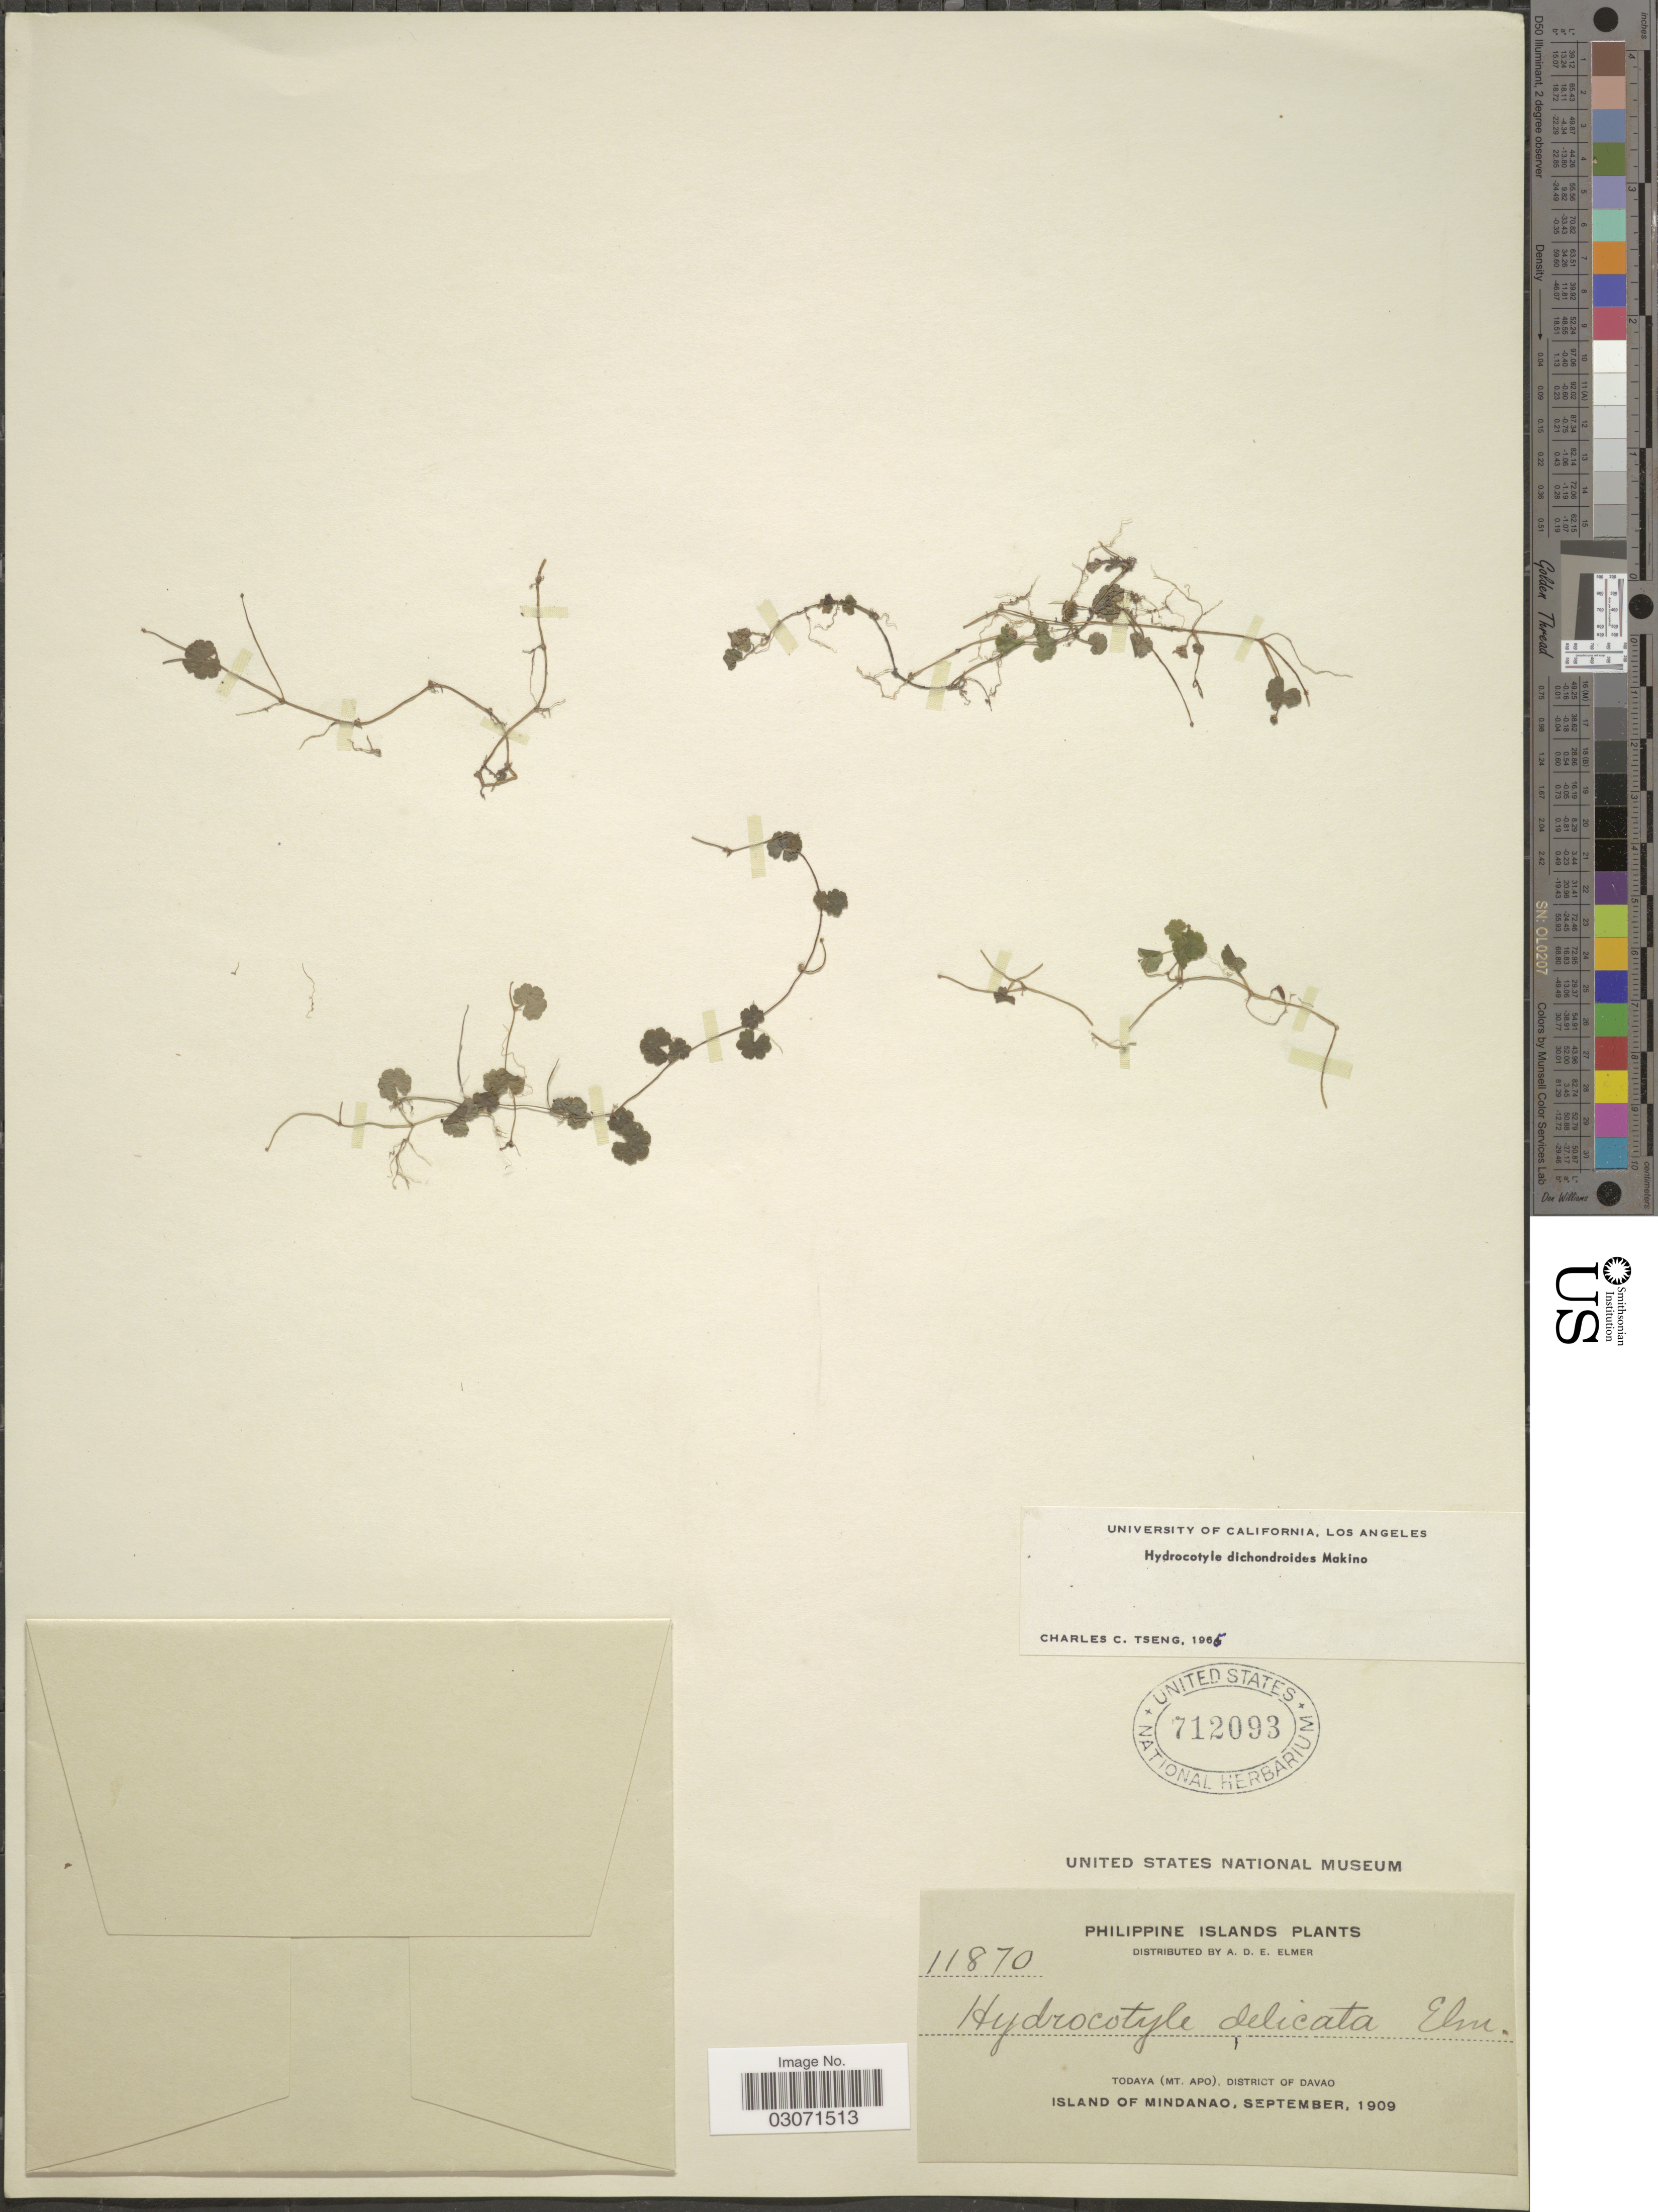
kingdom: Plantae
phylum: Tracheophyta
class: Magnoliopsida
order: Apiales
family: Araliaceae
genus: Hydrocotyle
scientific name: Hydrocotyle delicata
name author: Elmer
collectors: A. D. E. Elmer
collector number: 11870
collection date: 1909-09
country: Philippines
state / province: Davao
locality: Todaya (Mt. Apo), District of Davao. Island of Mindanao.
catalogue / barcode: US 712093